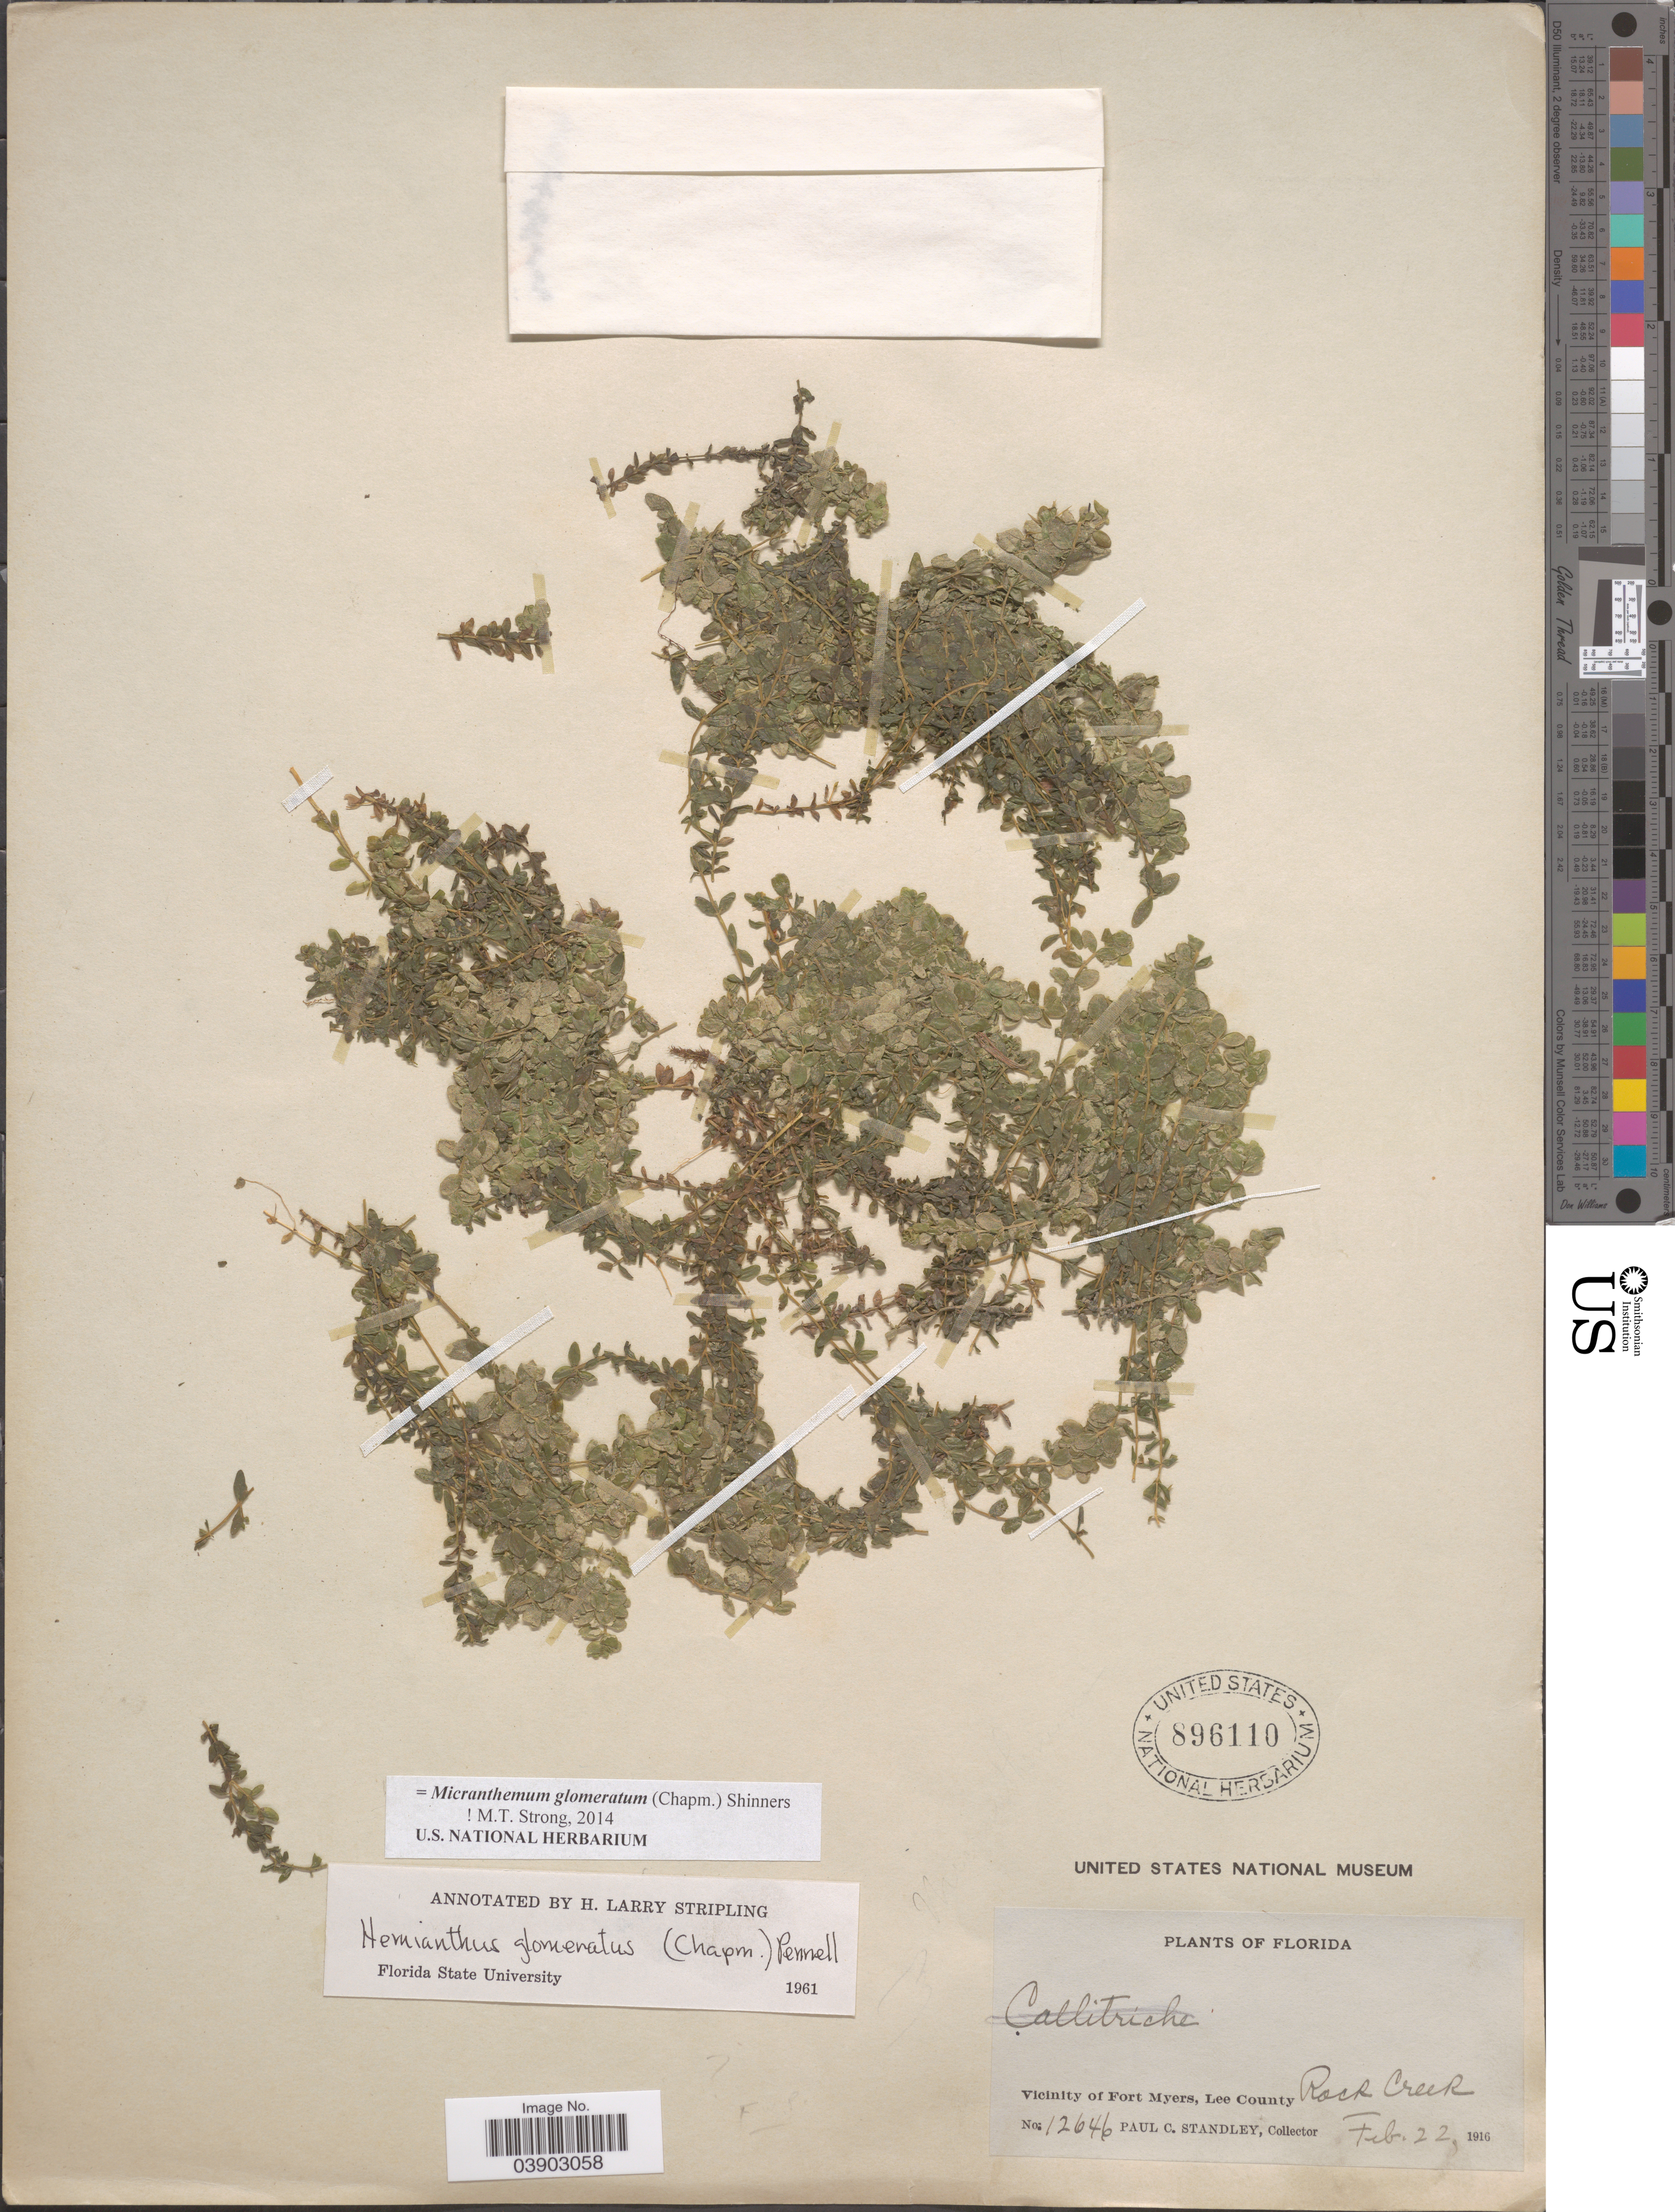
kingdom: Plantae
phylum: Tracheophyta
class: Magnoliopsida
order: Lamiales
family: Linderniaceae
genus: Micranthemum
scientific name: Micranthemum glomeratum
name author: (Chapm.) Shinners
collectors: P. C. Standley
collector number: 12646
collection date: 1916-02-22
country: United States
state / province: Florida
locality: Vicinity of Fort Myers, Lee County. Rock Creek.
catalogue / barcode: US 896110